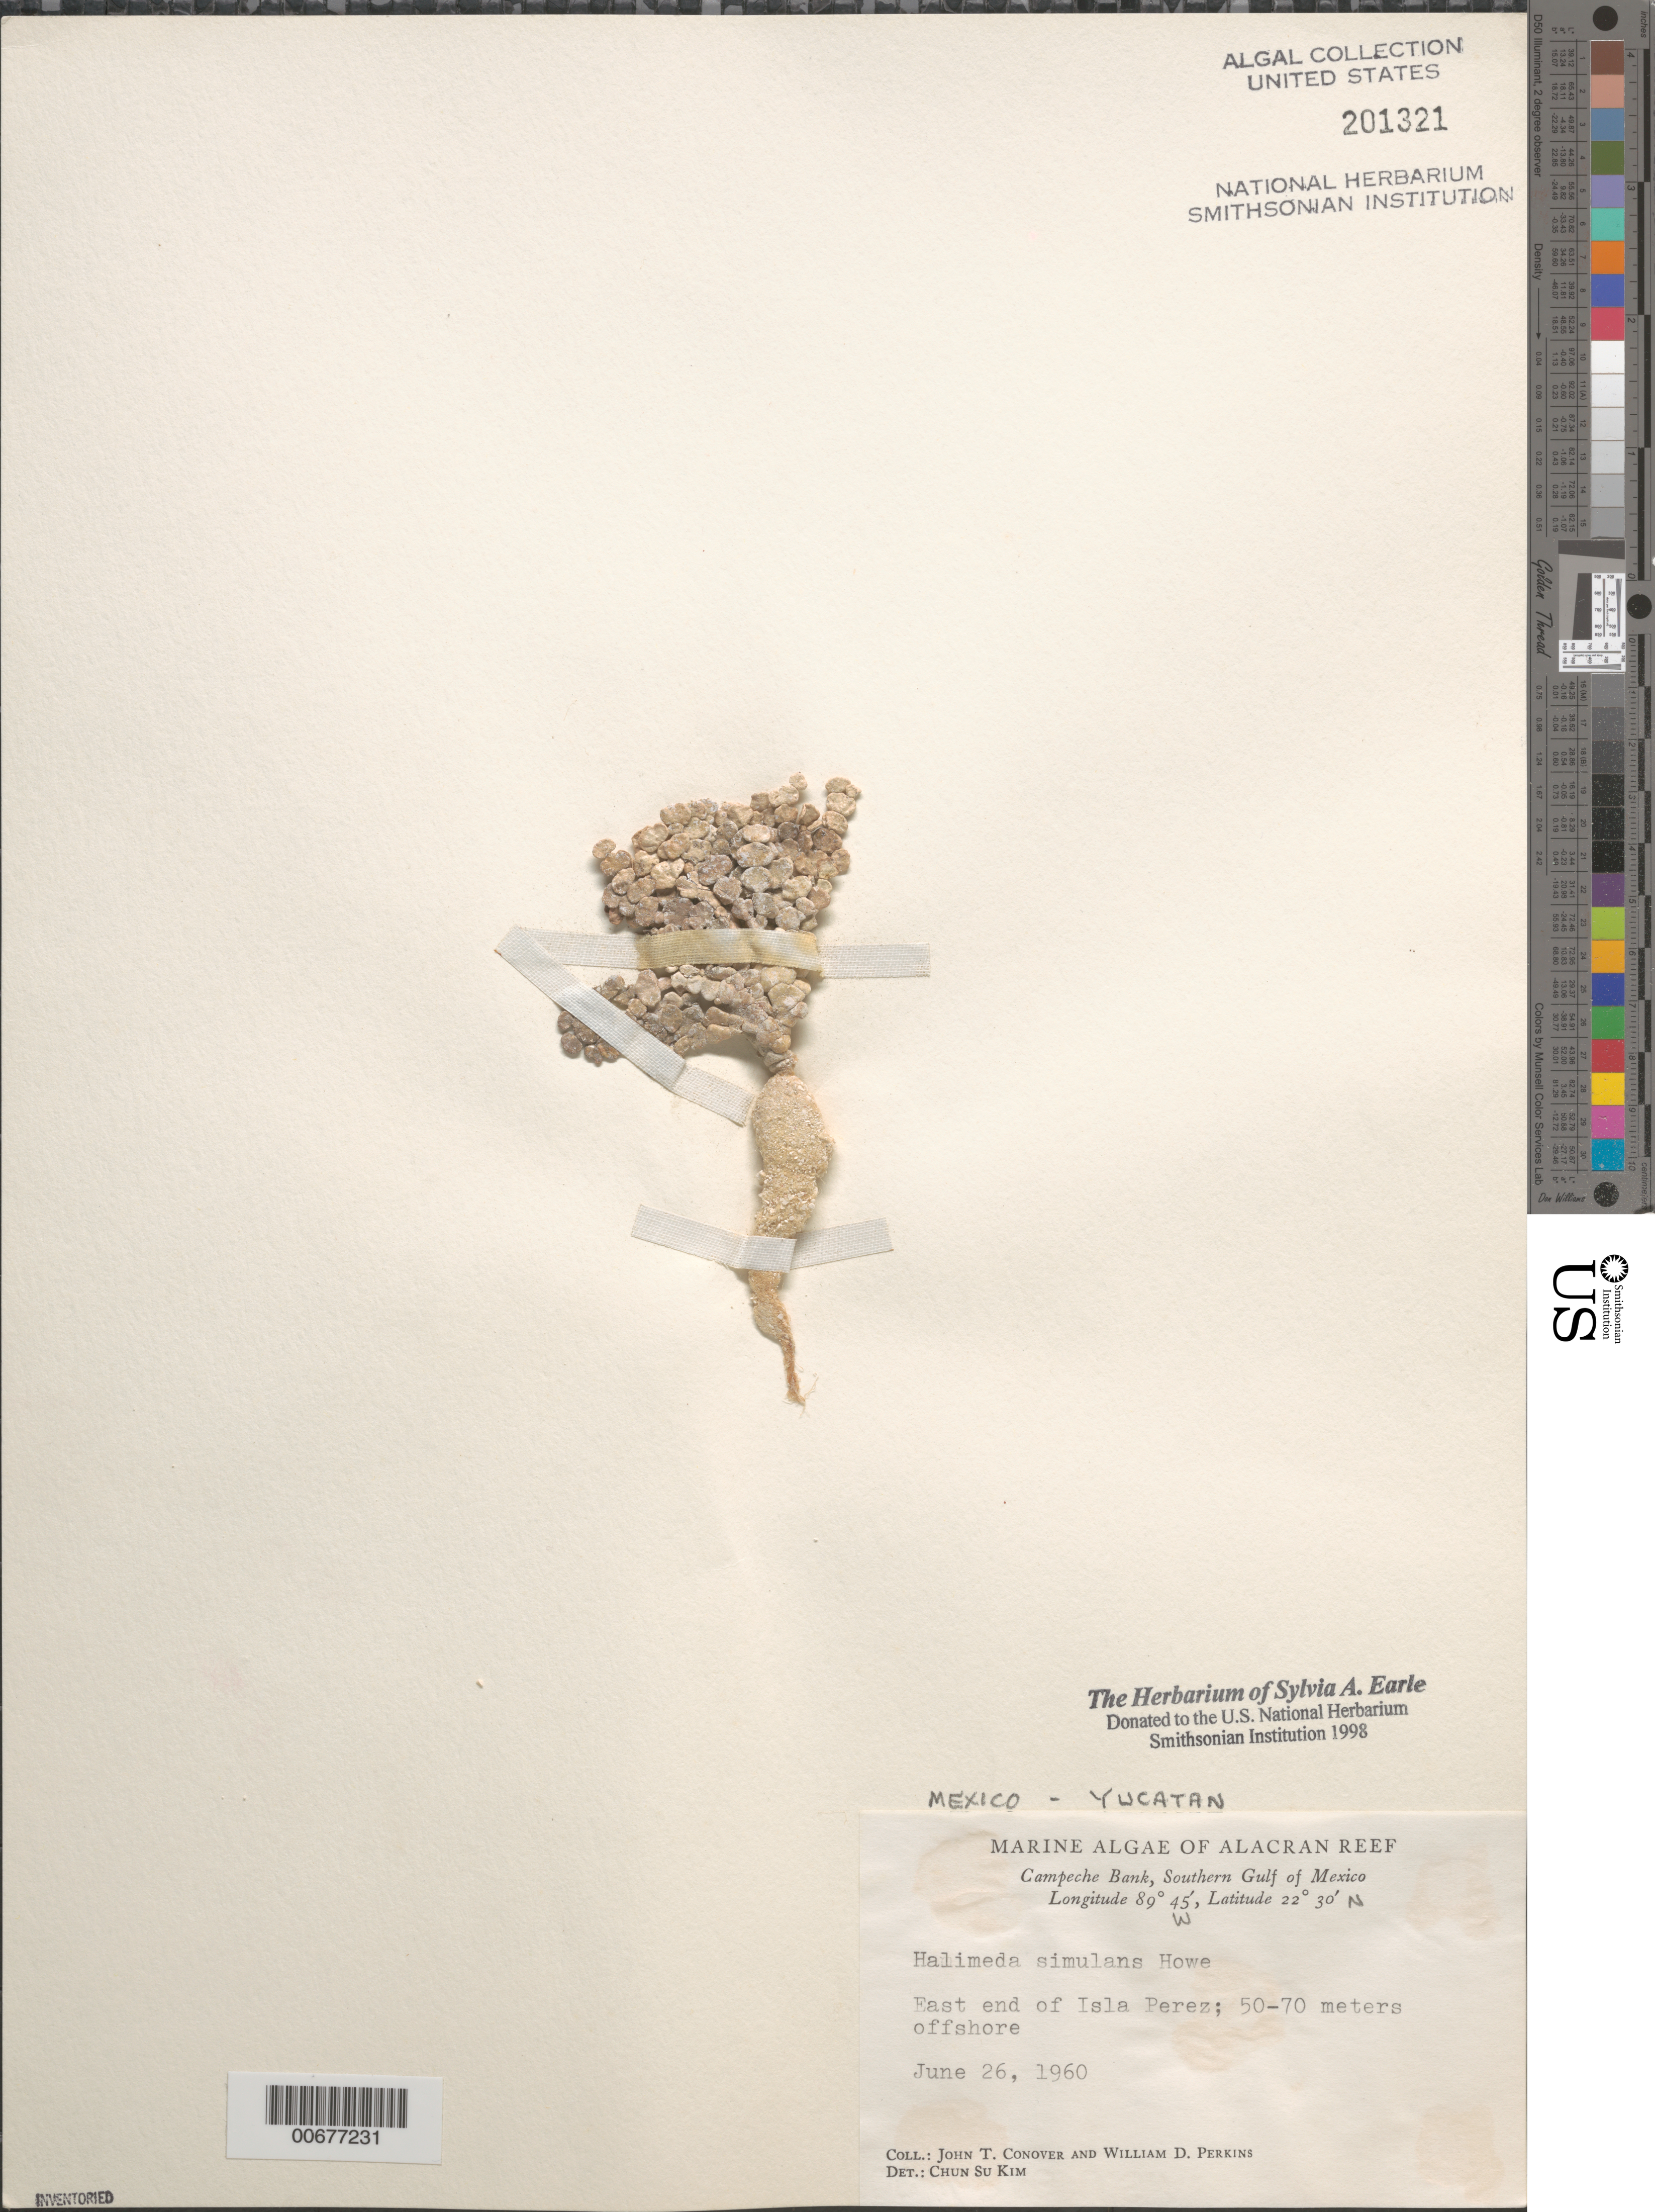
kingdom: Plantae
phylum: Chlorophyta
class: Ulvophyceae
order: Bryopsidales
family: Halimedaceae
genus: Halimeda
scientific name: Halimeda simulans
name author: M. Howe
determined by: Kim, Chun Su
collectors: J. T. Conover & W. D. Perkins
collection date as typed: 26 Jun 1960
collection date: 1960-06-26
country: Mexico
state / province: Yucatan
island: Isla Perez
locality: Alacran Reef, Campeche Bank, southern Gulf of Mexico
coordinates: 22 30' N, 89 45' W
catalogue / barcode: US 201321